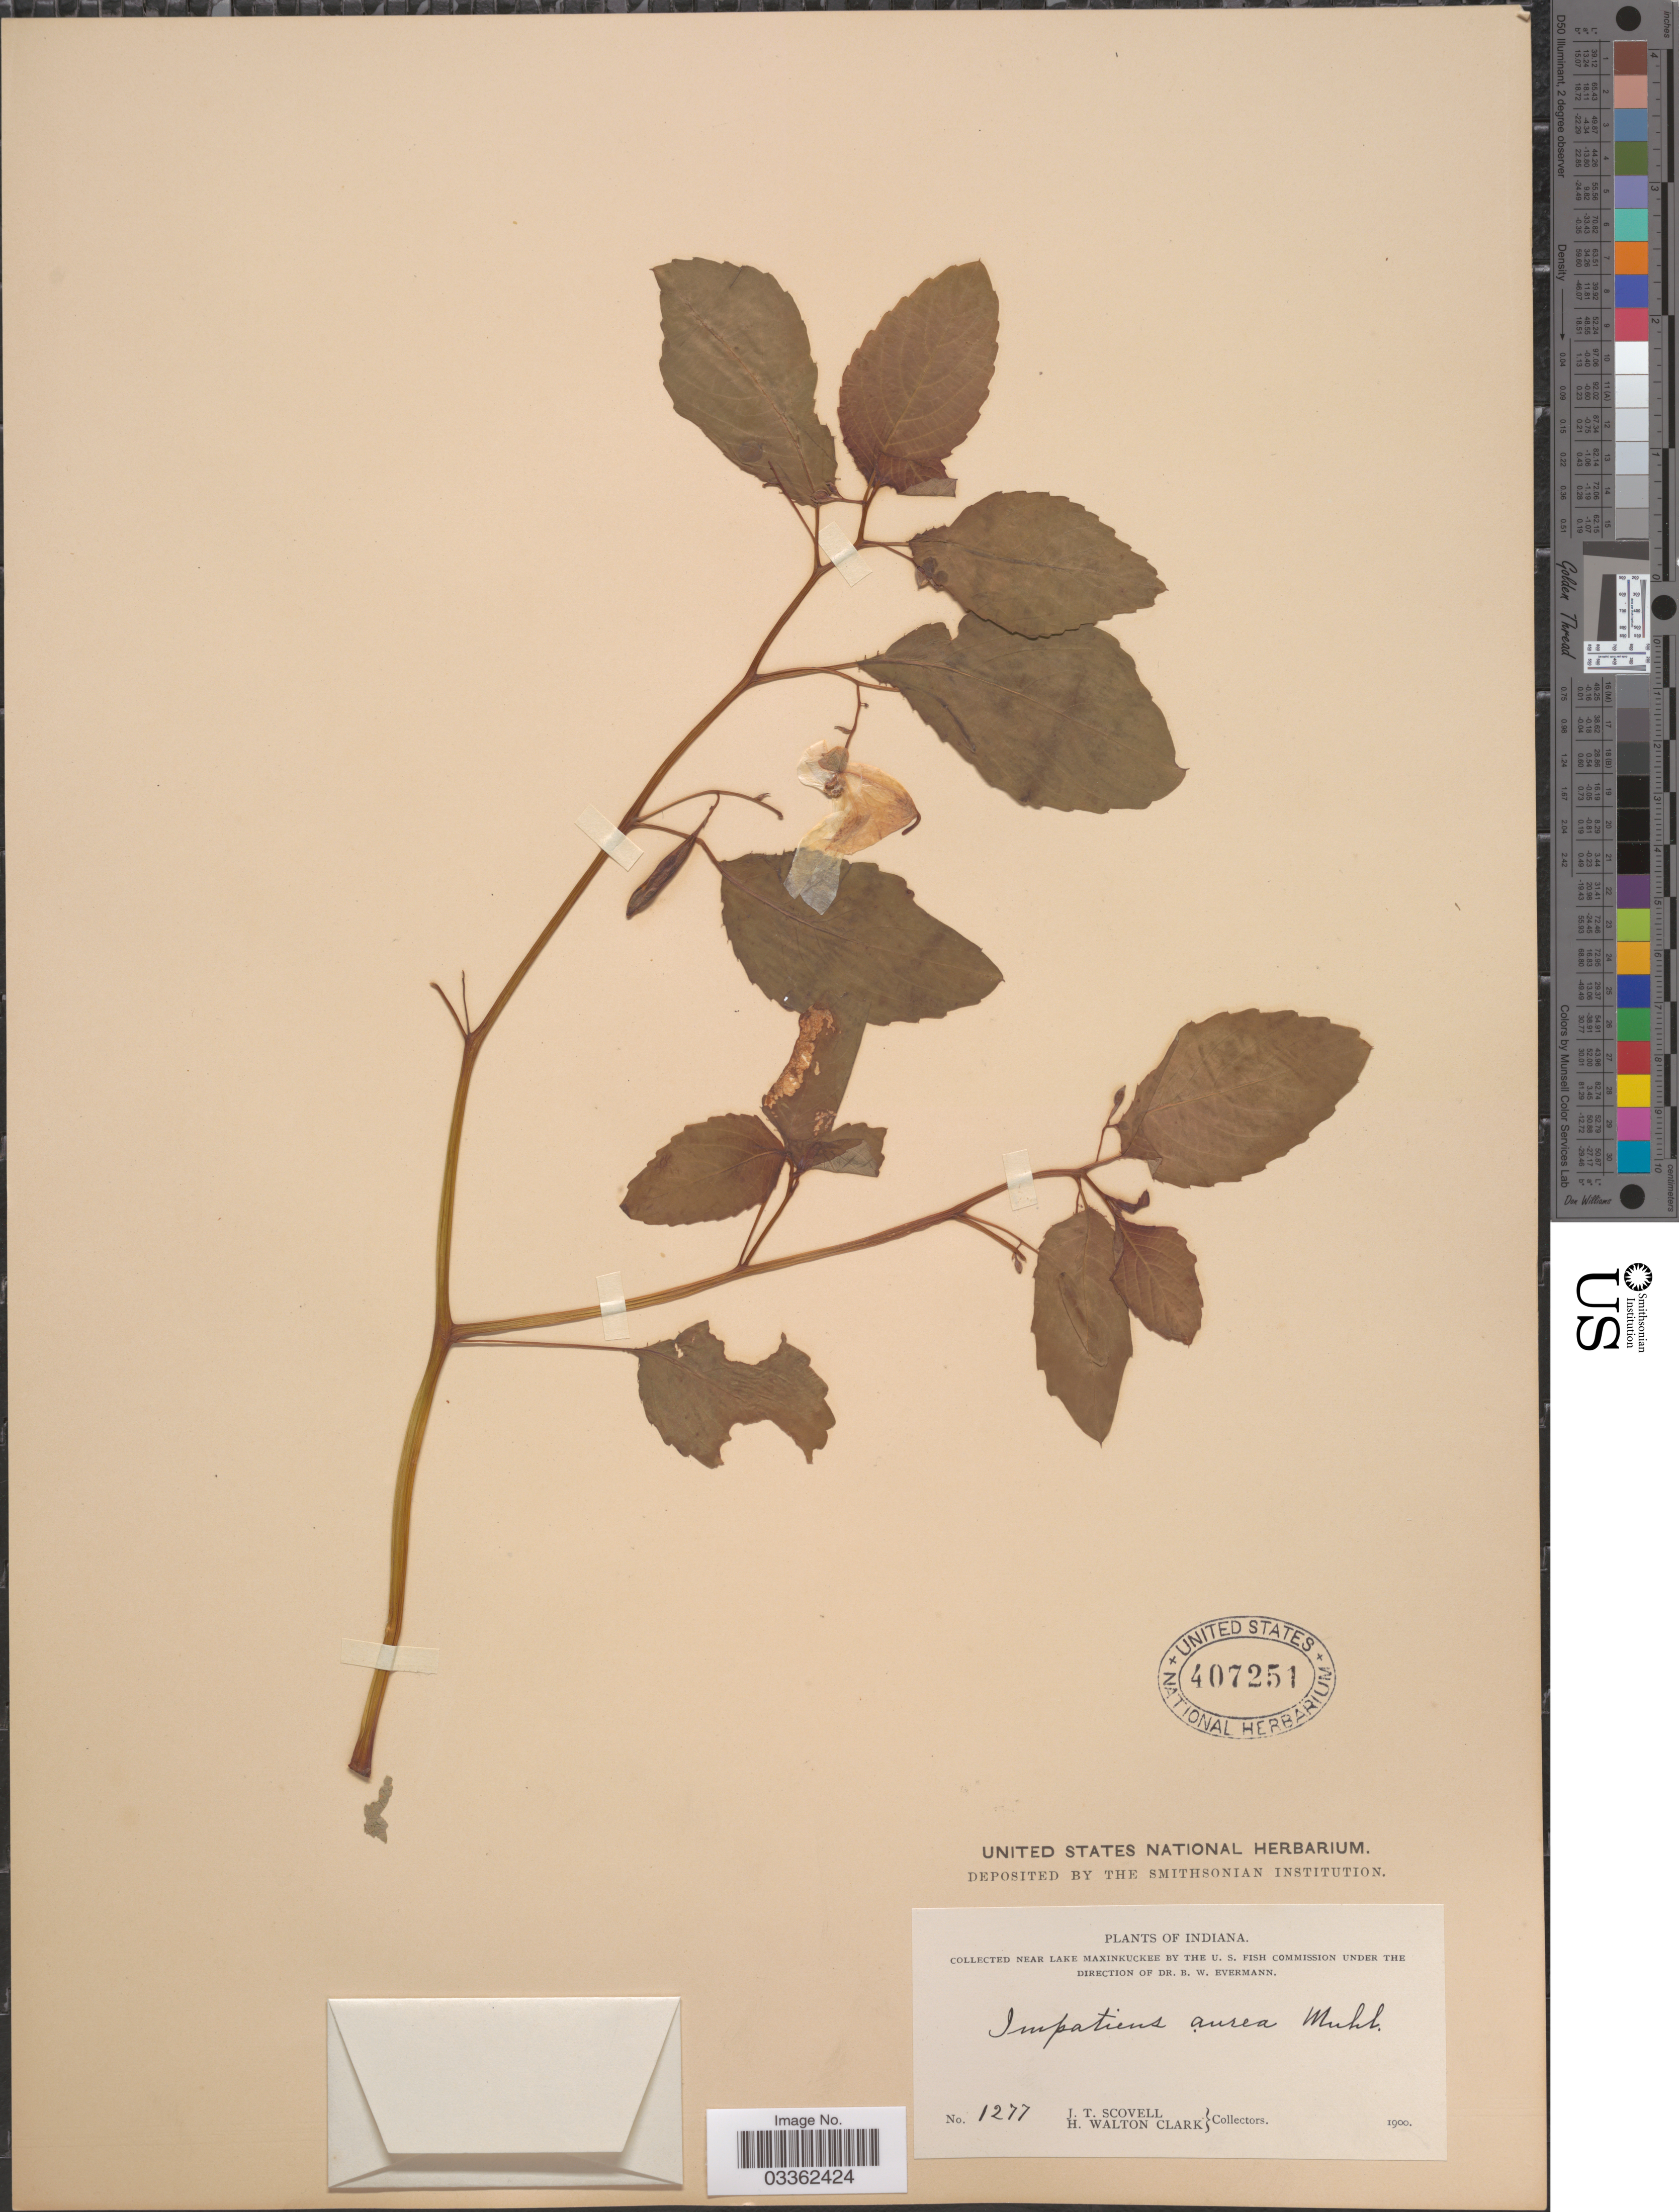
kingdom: Plantae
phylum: Tracheophyta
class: Magnoliopsida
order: Ericales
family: Balsaminaceae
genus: Impatiens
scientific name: Impatiens pallida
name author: Nutt.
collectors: J. T. Scovell & H. W. Clark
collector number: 1277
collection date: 1900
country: United States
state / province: Indiana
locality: Near Lake Maxinkuckee.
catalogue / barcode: US 407251